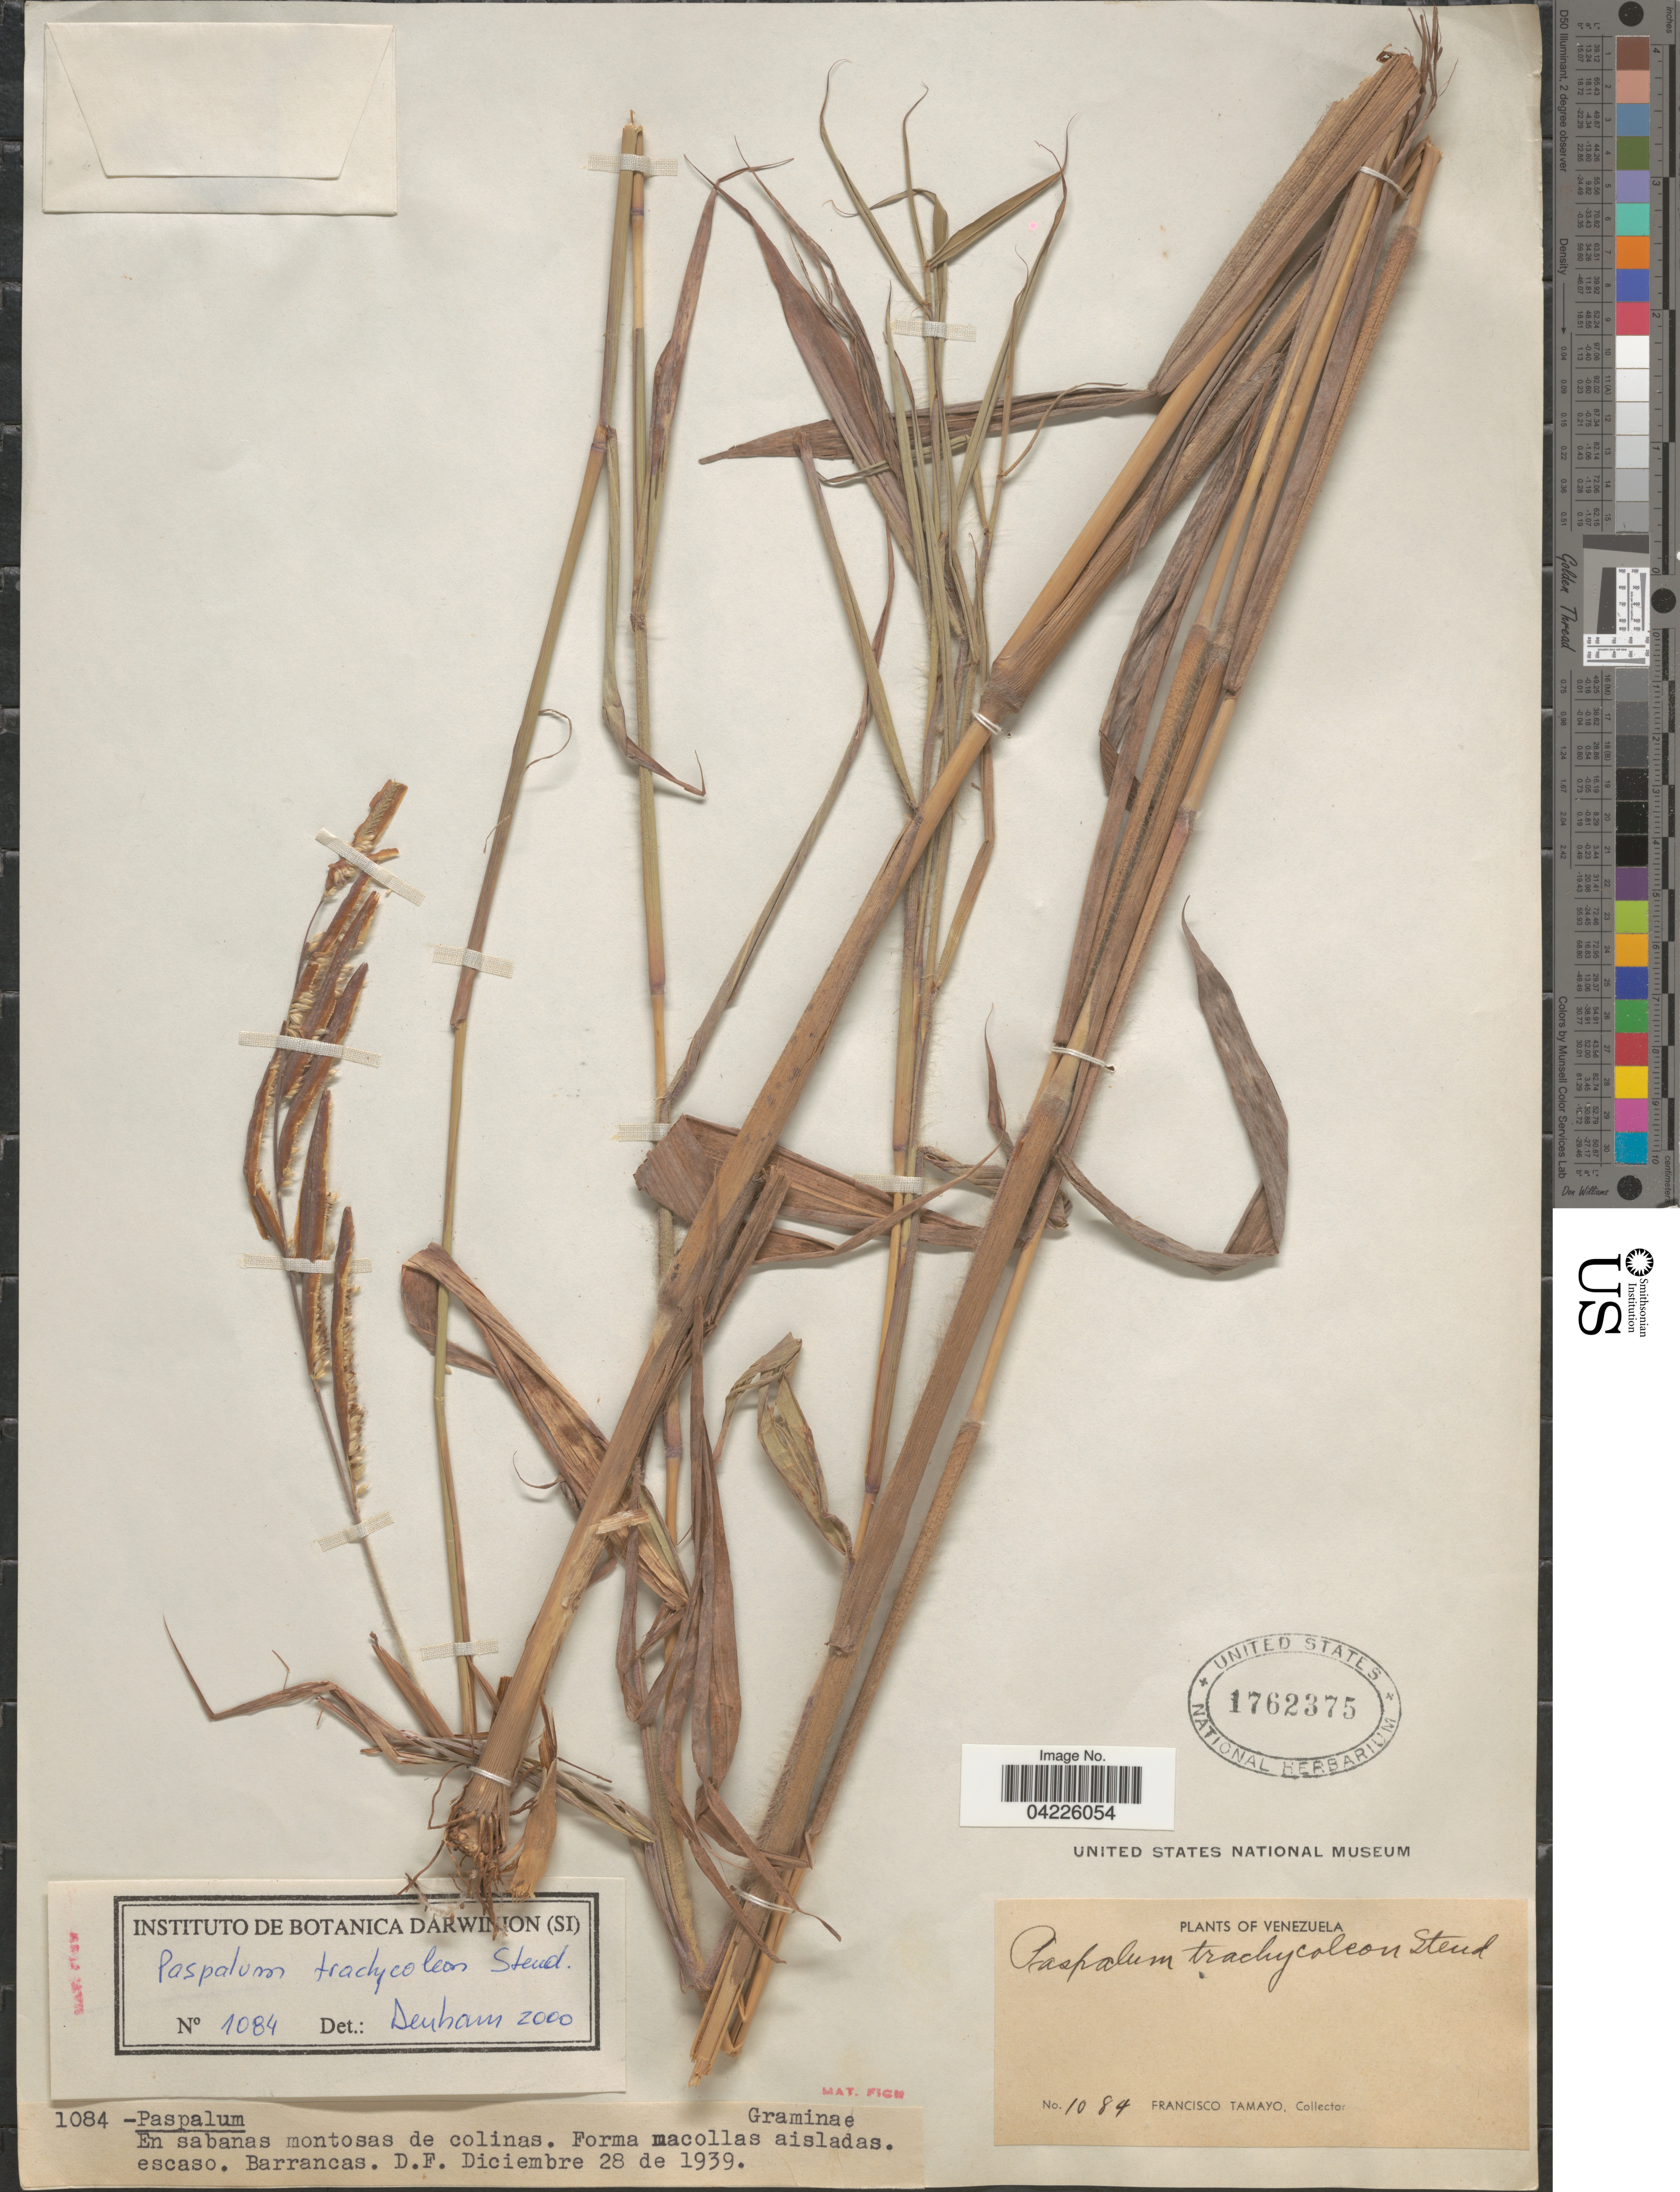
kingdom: Plantae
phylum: Tracheophyta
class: Liliopsida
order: Poales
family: Poaceae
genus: Paspalum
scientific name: Paspalum trachycoleon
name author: Steud.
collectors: F. Tamayo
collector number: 1084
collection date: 1939-12-28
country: Venezuela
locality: En sabanas montosas de colinas. Barrancas. D. F.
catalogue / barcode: US 1762375